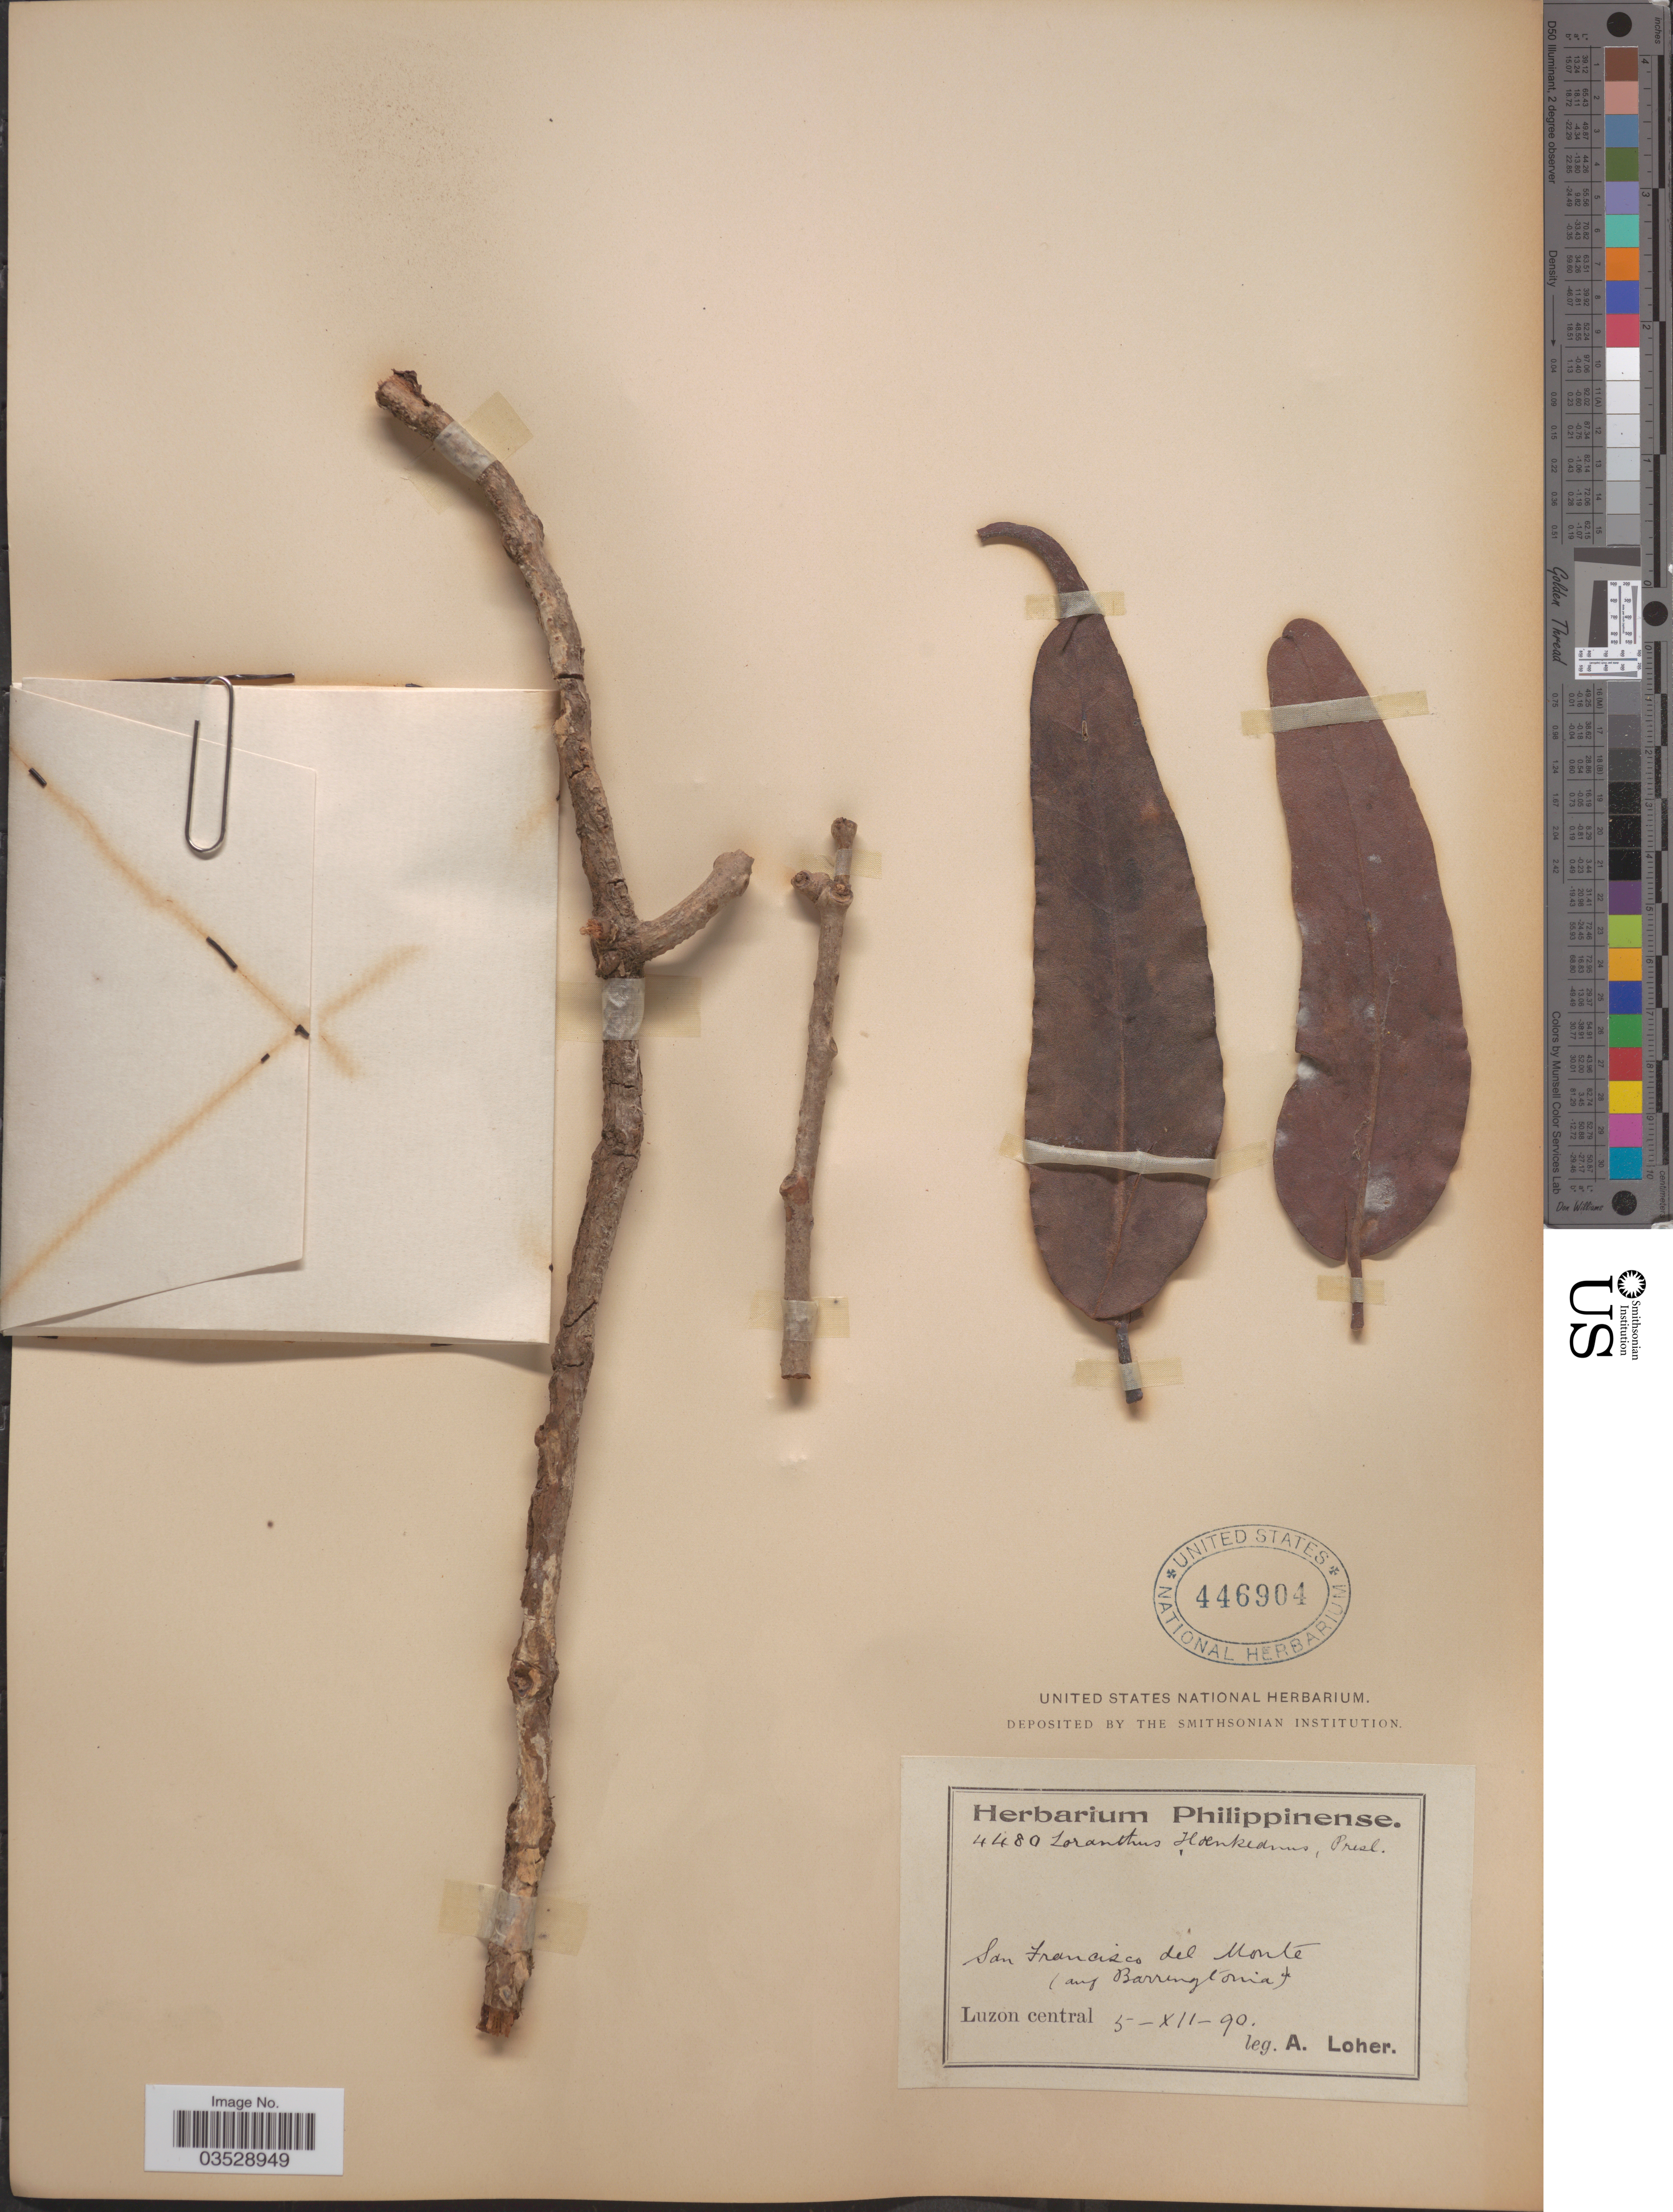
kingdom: Plantae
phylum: Tracheophyta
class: Magnoliopsida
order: Santalales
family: Loranthaceae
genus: Amyema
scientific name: Amyema haenkeana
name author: Danser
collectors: A. Loher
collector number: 4480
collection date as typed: Transcribed d/m/y: 5/12/90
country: Philippines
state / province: Central Luzon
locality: San Francisco del Monte. (auf Barringtonia).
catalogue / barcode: US 446904